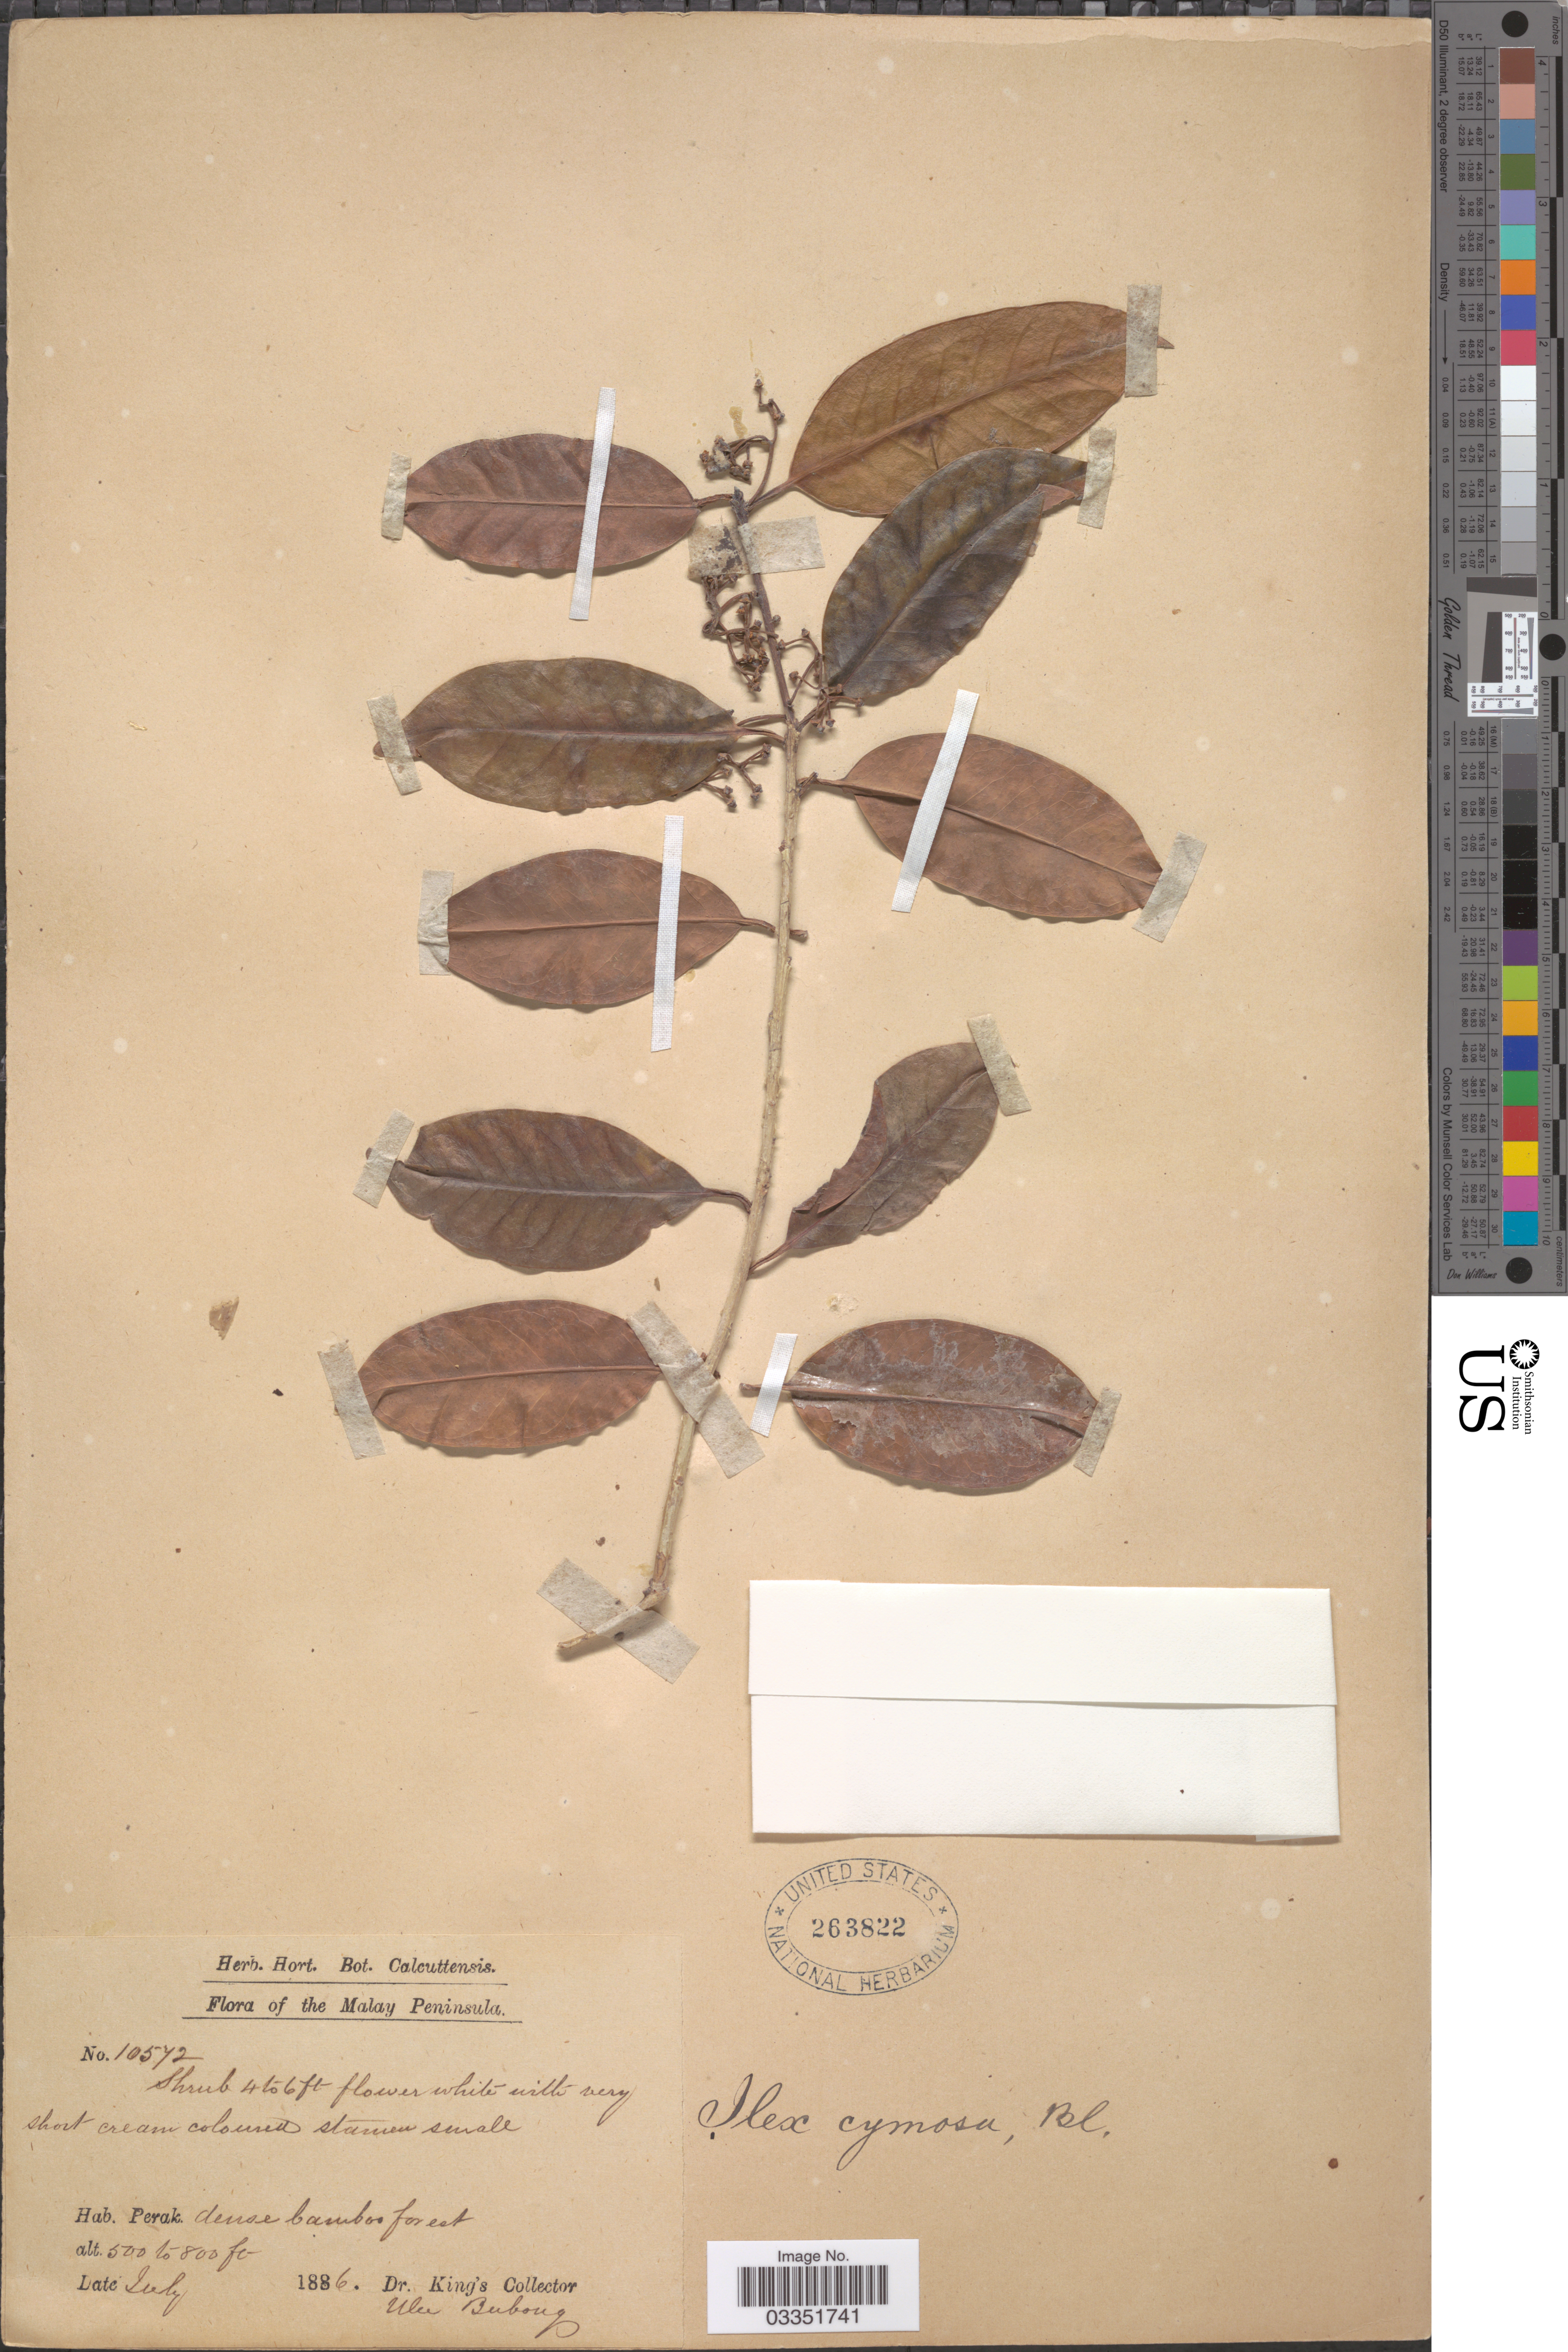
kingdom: Plantae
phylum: Tracheophyta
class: Magnoliopsida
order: Aquifoliales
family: Aquifoliaceae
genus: Ilex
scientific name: Ilex cymosa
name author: Blume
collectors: Dr. King's collector & U. Buboug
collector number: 10572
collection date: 1886-07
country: Malaysia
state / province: Perak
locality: The Malay Peninsula.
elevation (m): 152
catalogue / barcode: US 263822